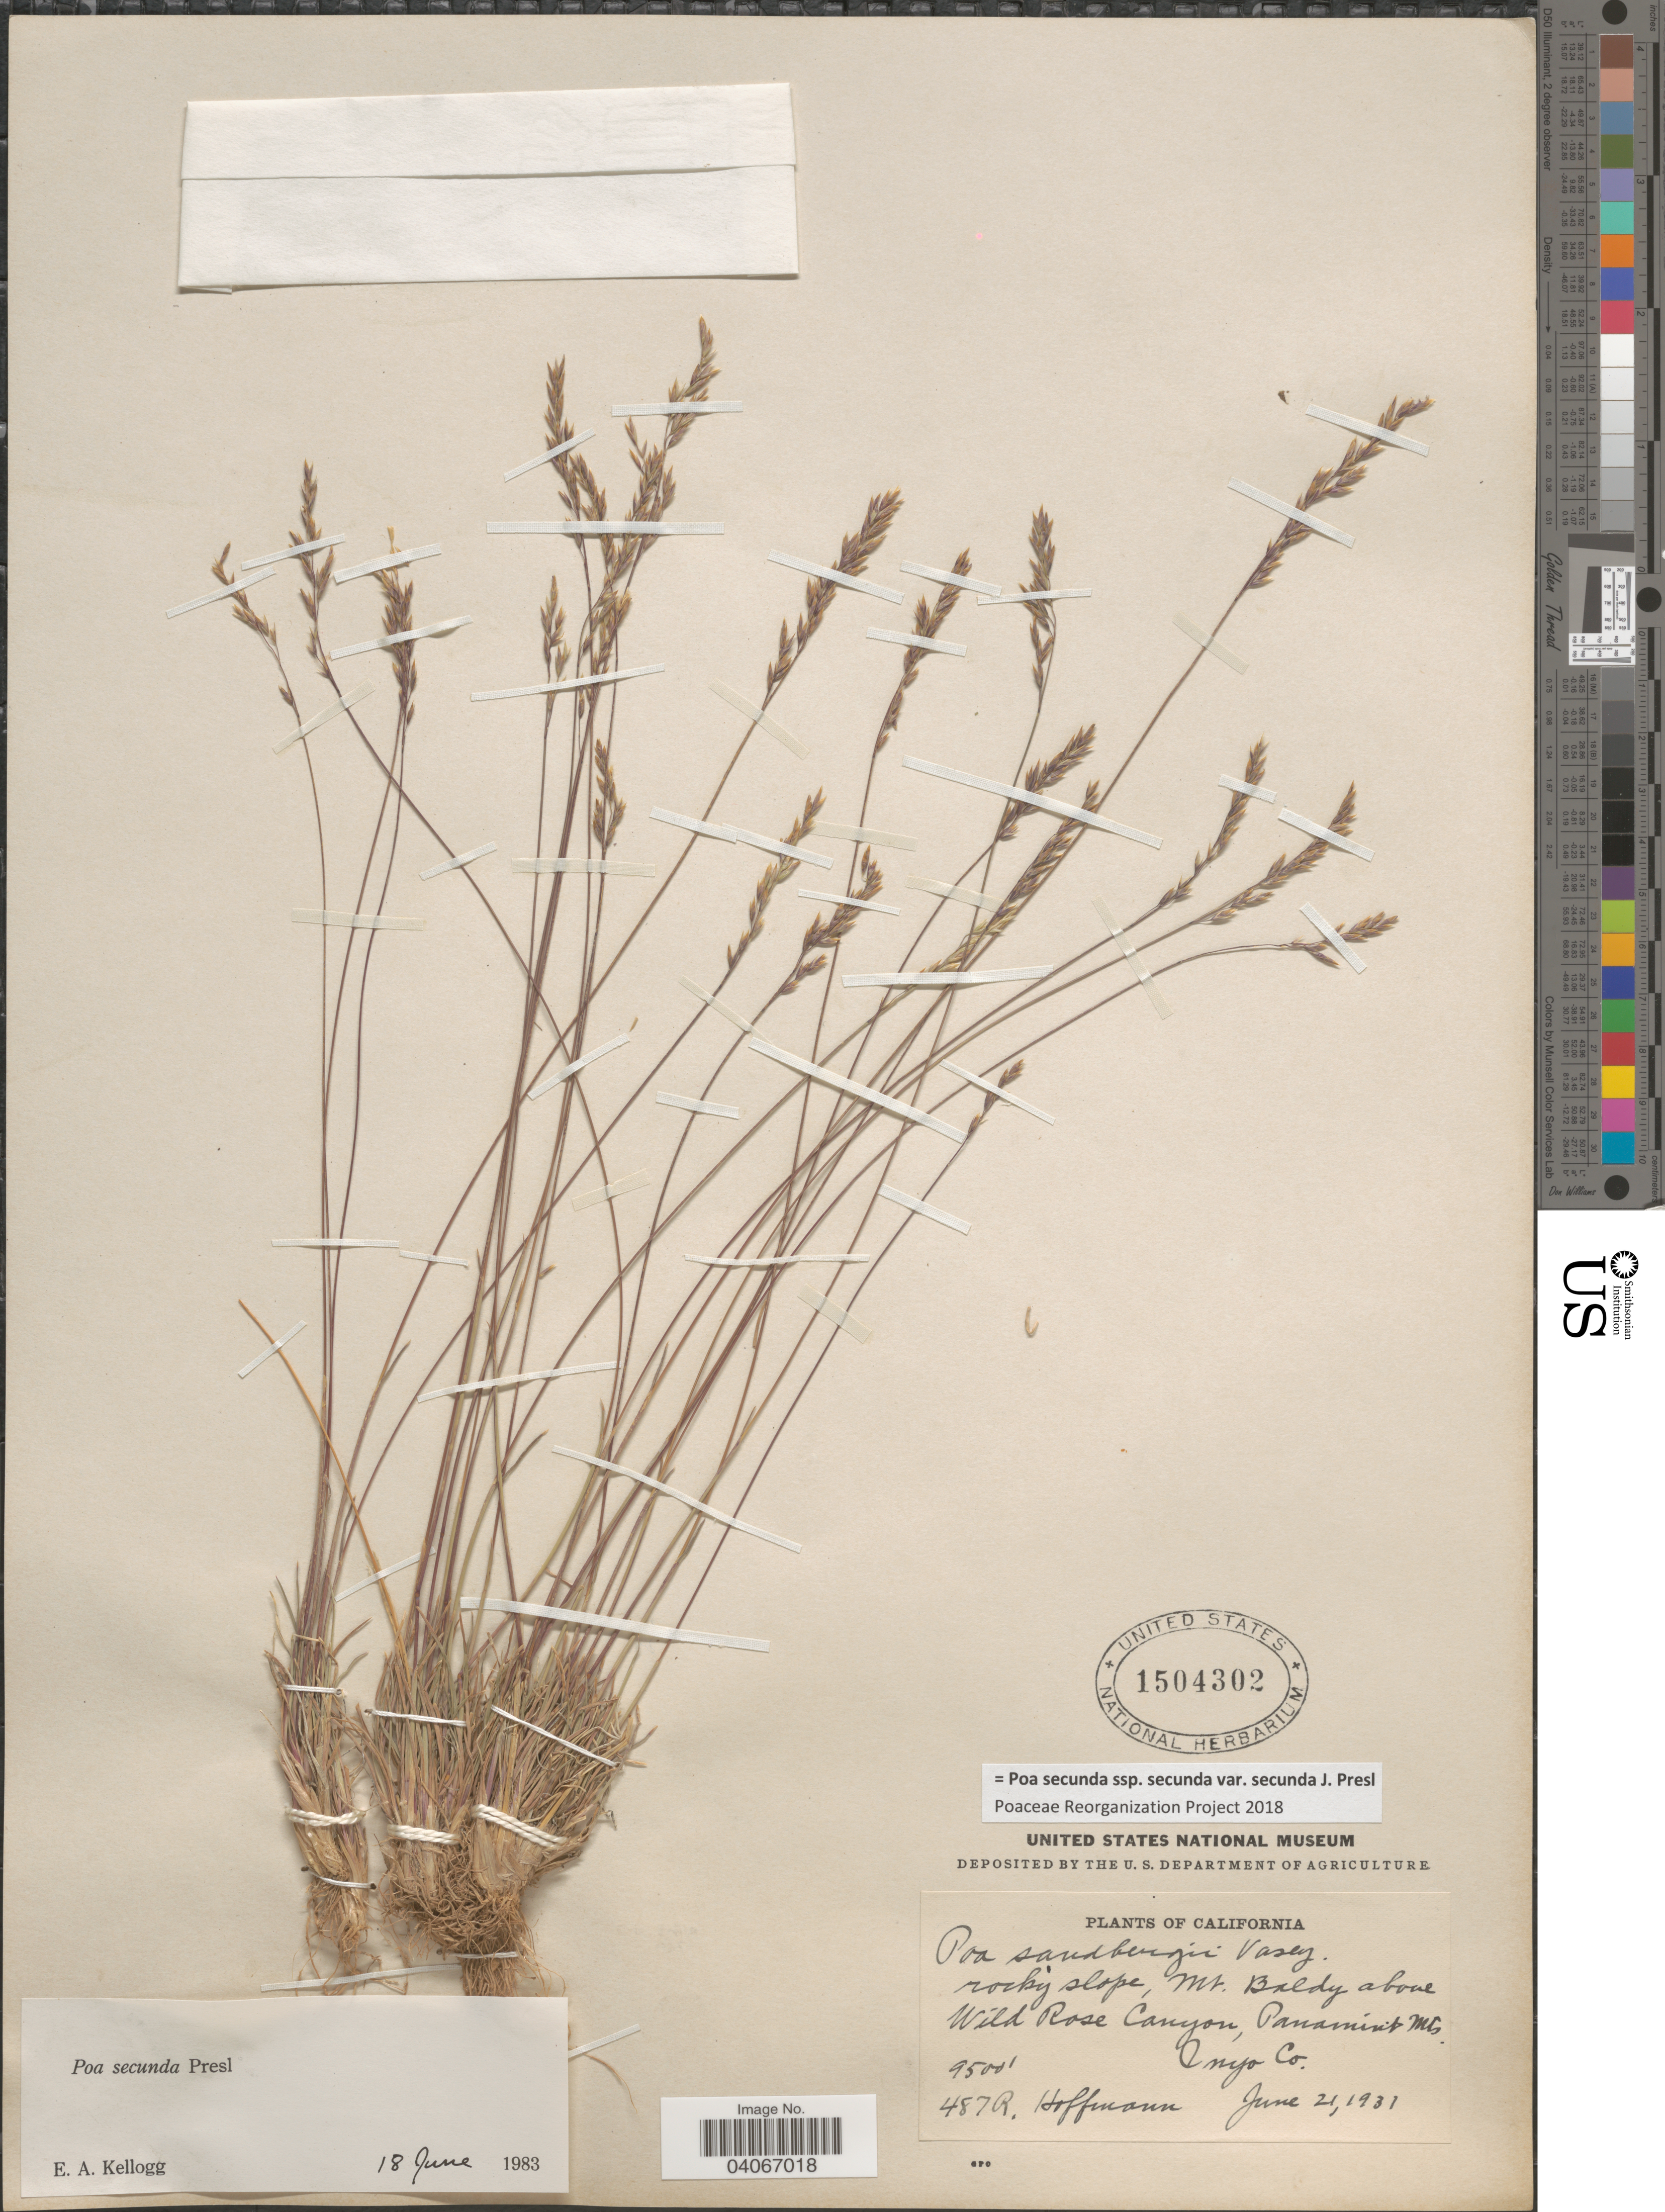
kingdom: Plantae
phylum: Tracheophyta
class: Liliopsida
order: Poales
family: Poaceae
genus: Poa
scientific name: Poa secunda subsp. secunda var. secunda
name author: J. Presl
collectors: R. Hoffmann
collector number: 487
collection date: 1931-06-21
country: United States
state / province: California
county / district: Inyo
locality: Rocky slope, Mt. Baldy above Wild Rose Canyon, Panamint Mts. Inyo County.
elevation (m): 2896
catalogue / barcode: US 1504302